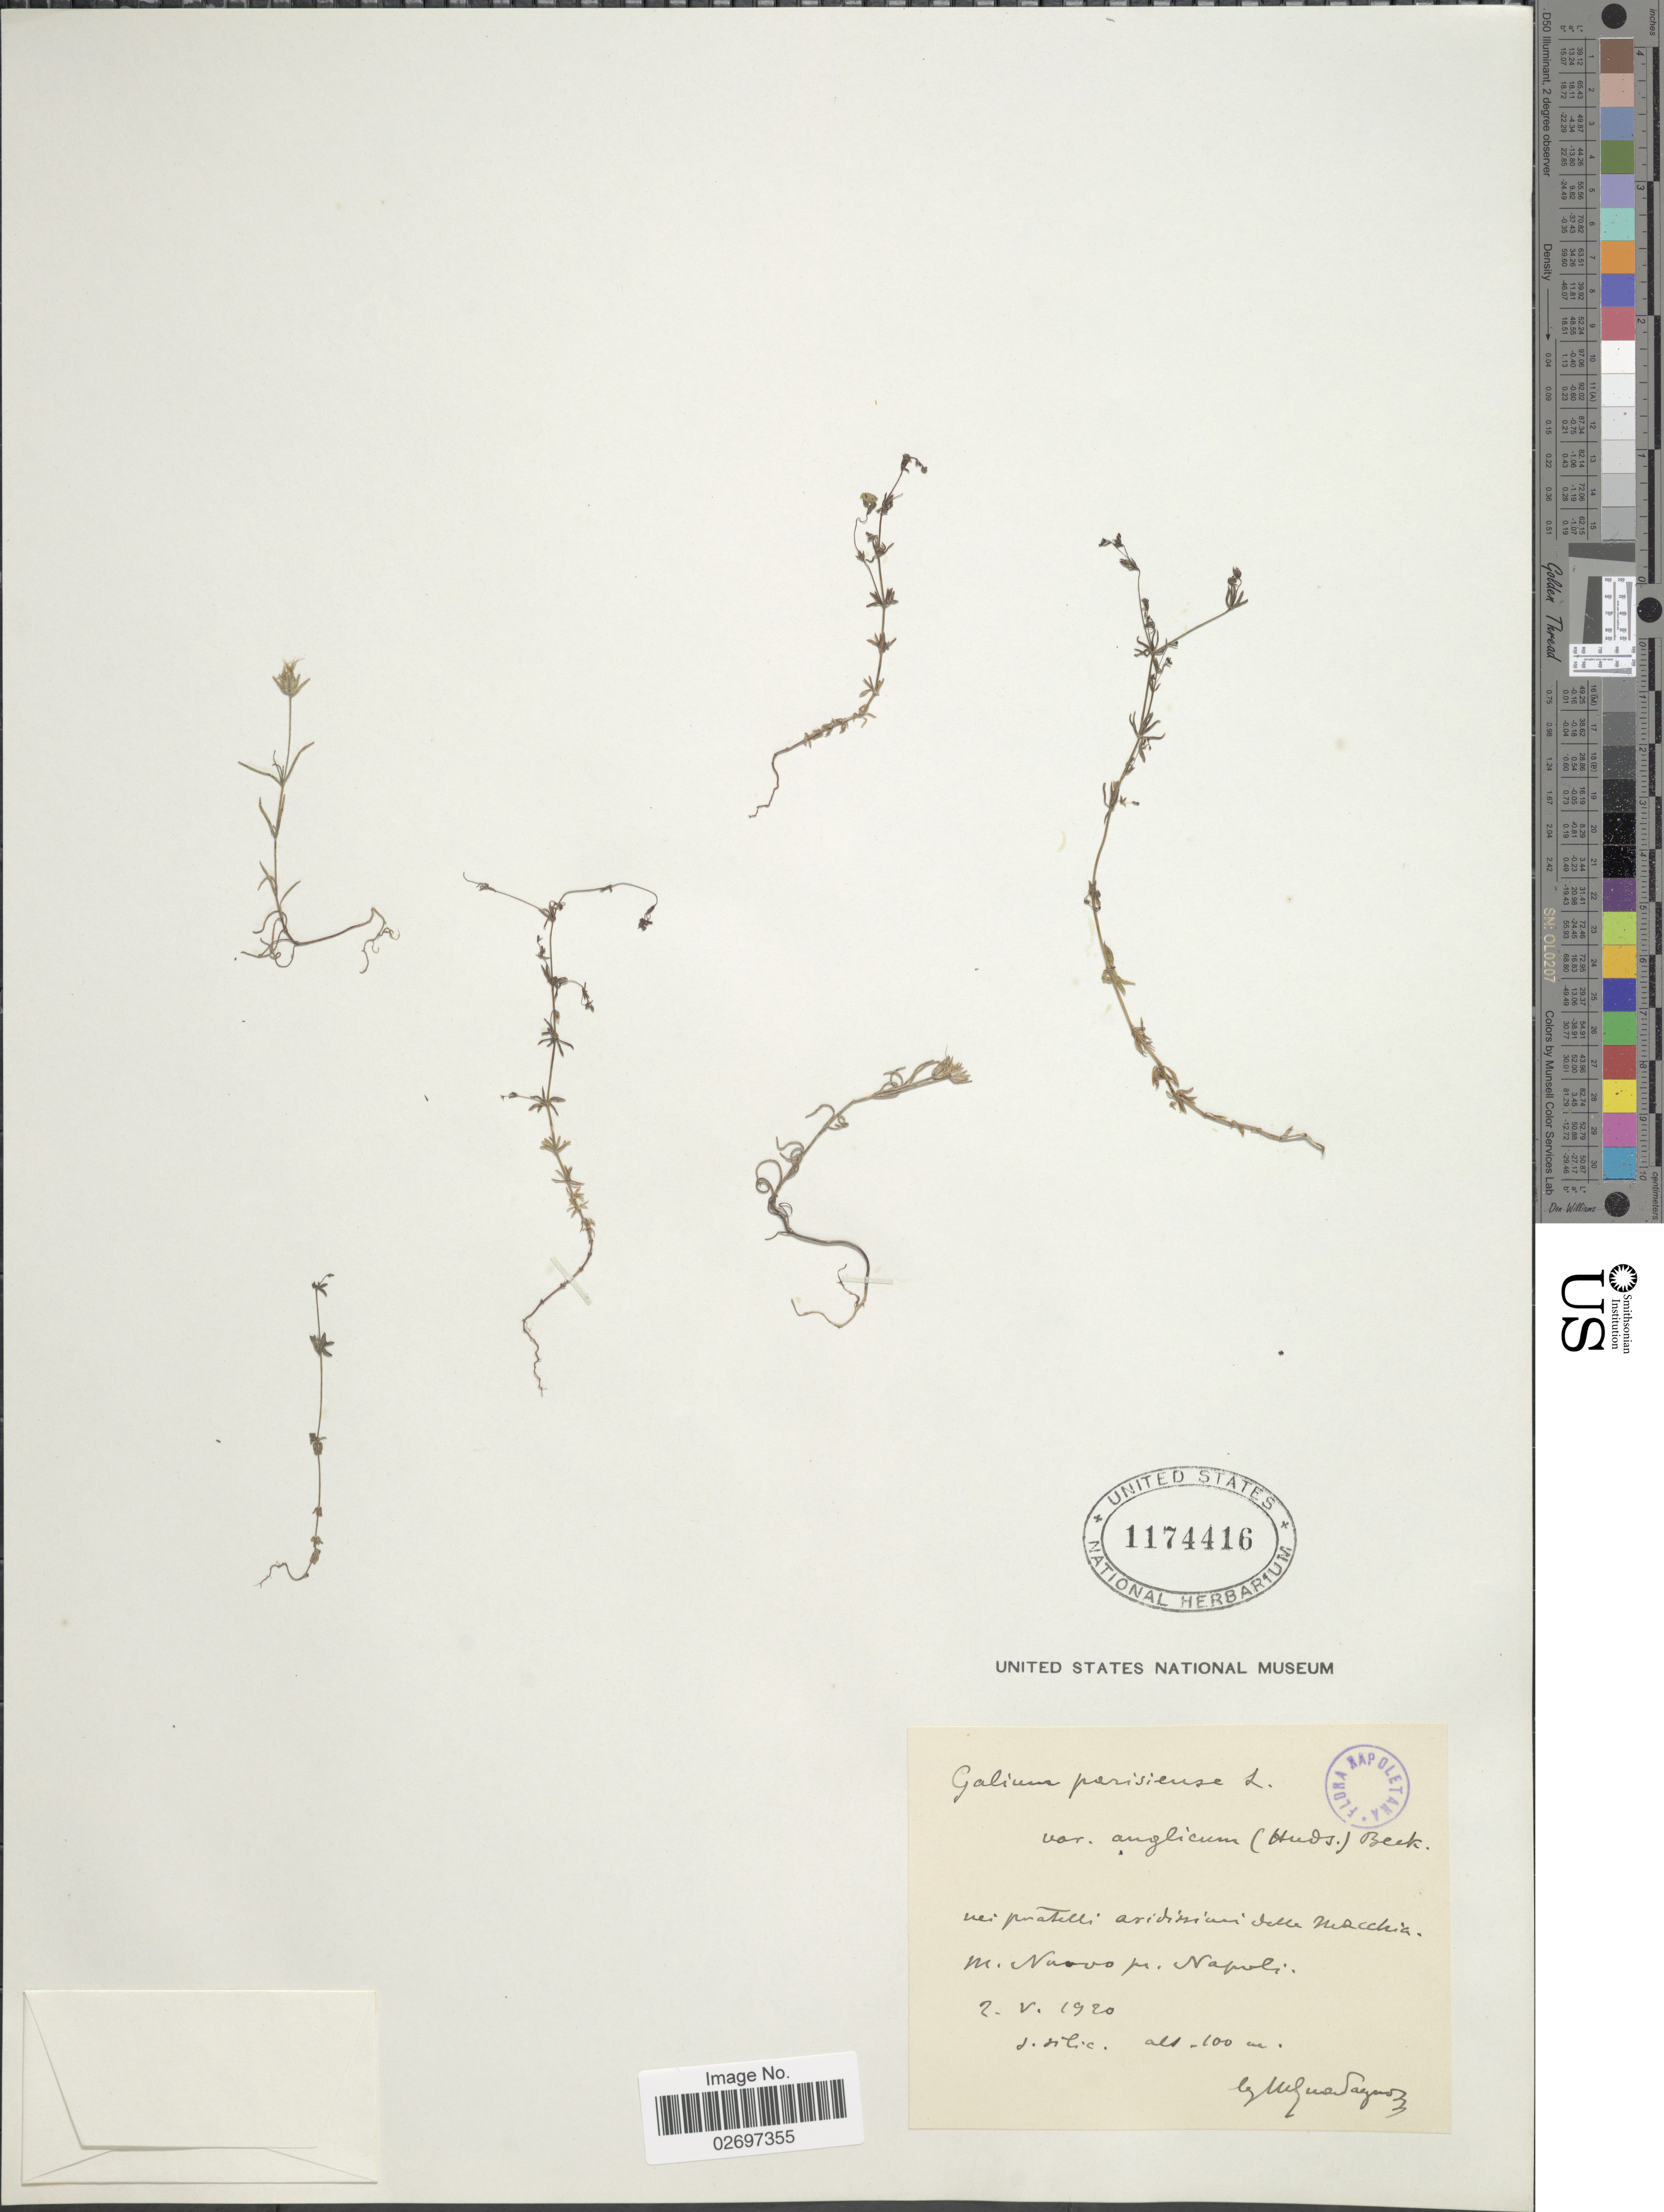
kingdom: Plantae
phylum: Tracheophyta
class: Magnoliopsida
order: Gentianales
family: Rubiaceae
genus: Galium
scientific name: Galium parisiense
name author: L.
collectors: G. Guadagno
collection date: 1920-05-02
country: Italy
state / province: Campania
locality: Nei pratelli aridissimi delle macchia, M. Nuovo pr. Napoli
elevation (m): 100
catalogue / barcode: US 1174416